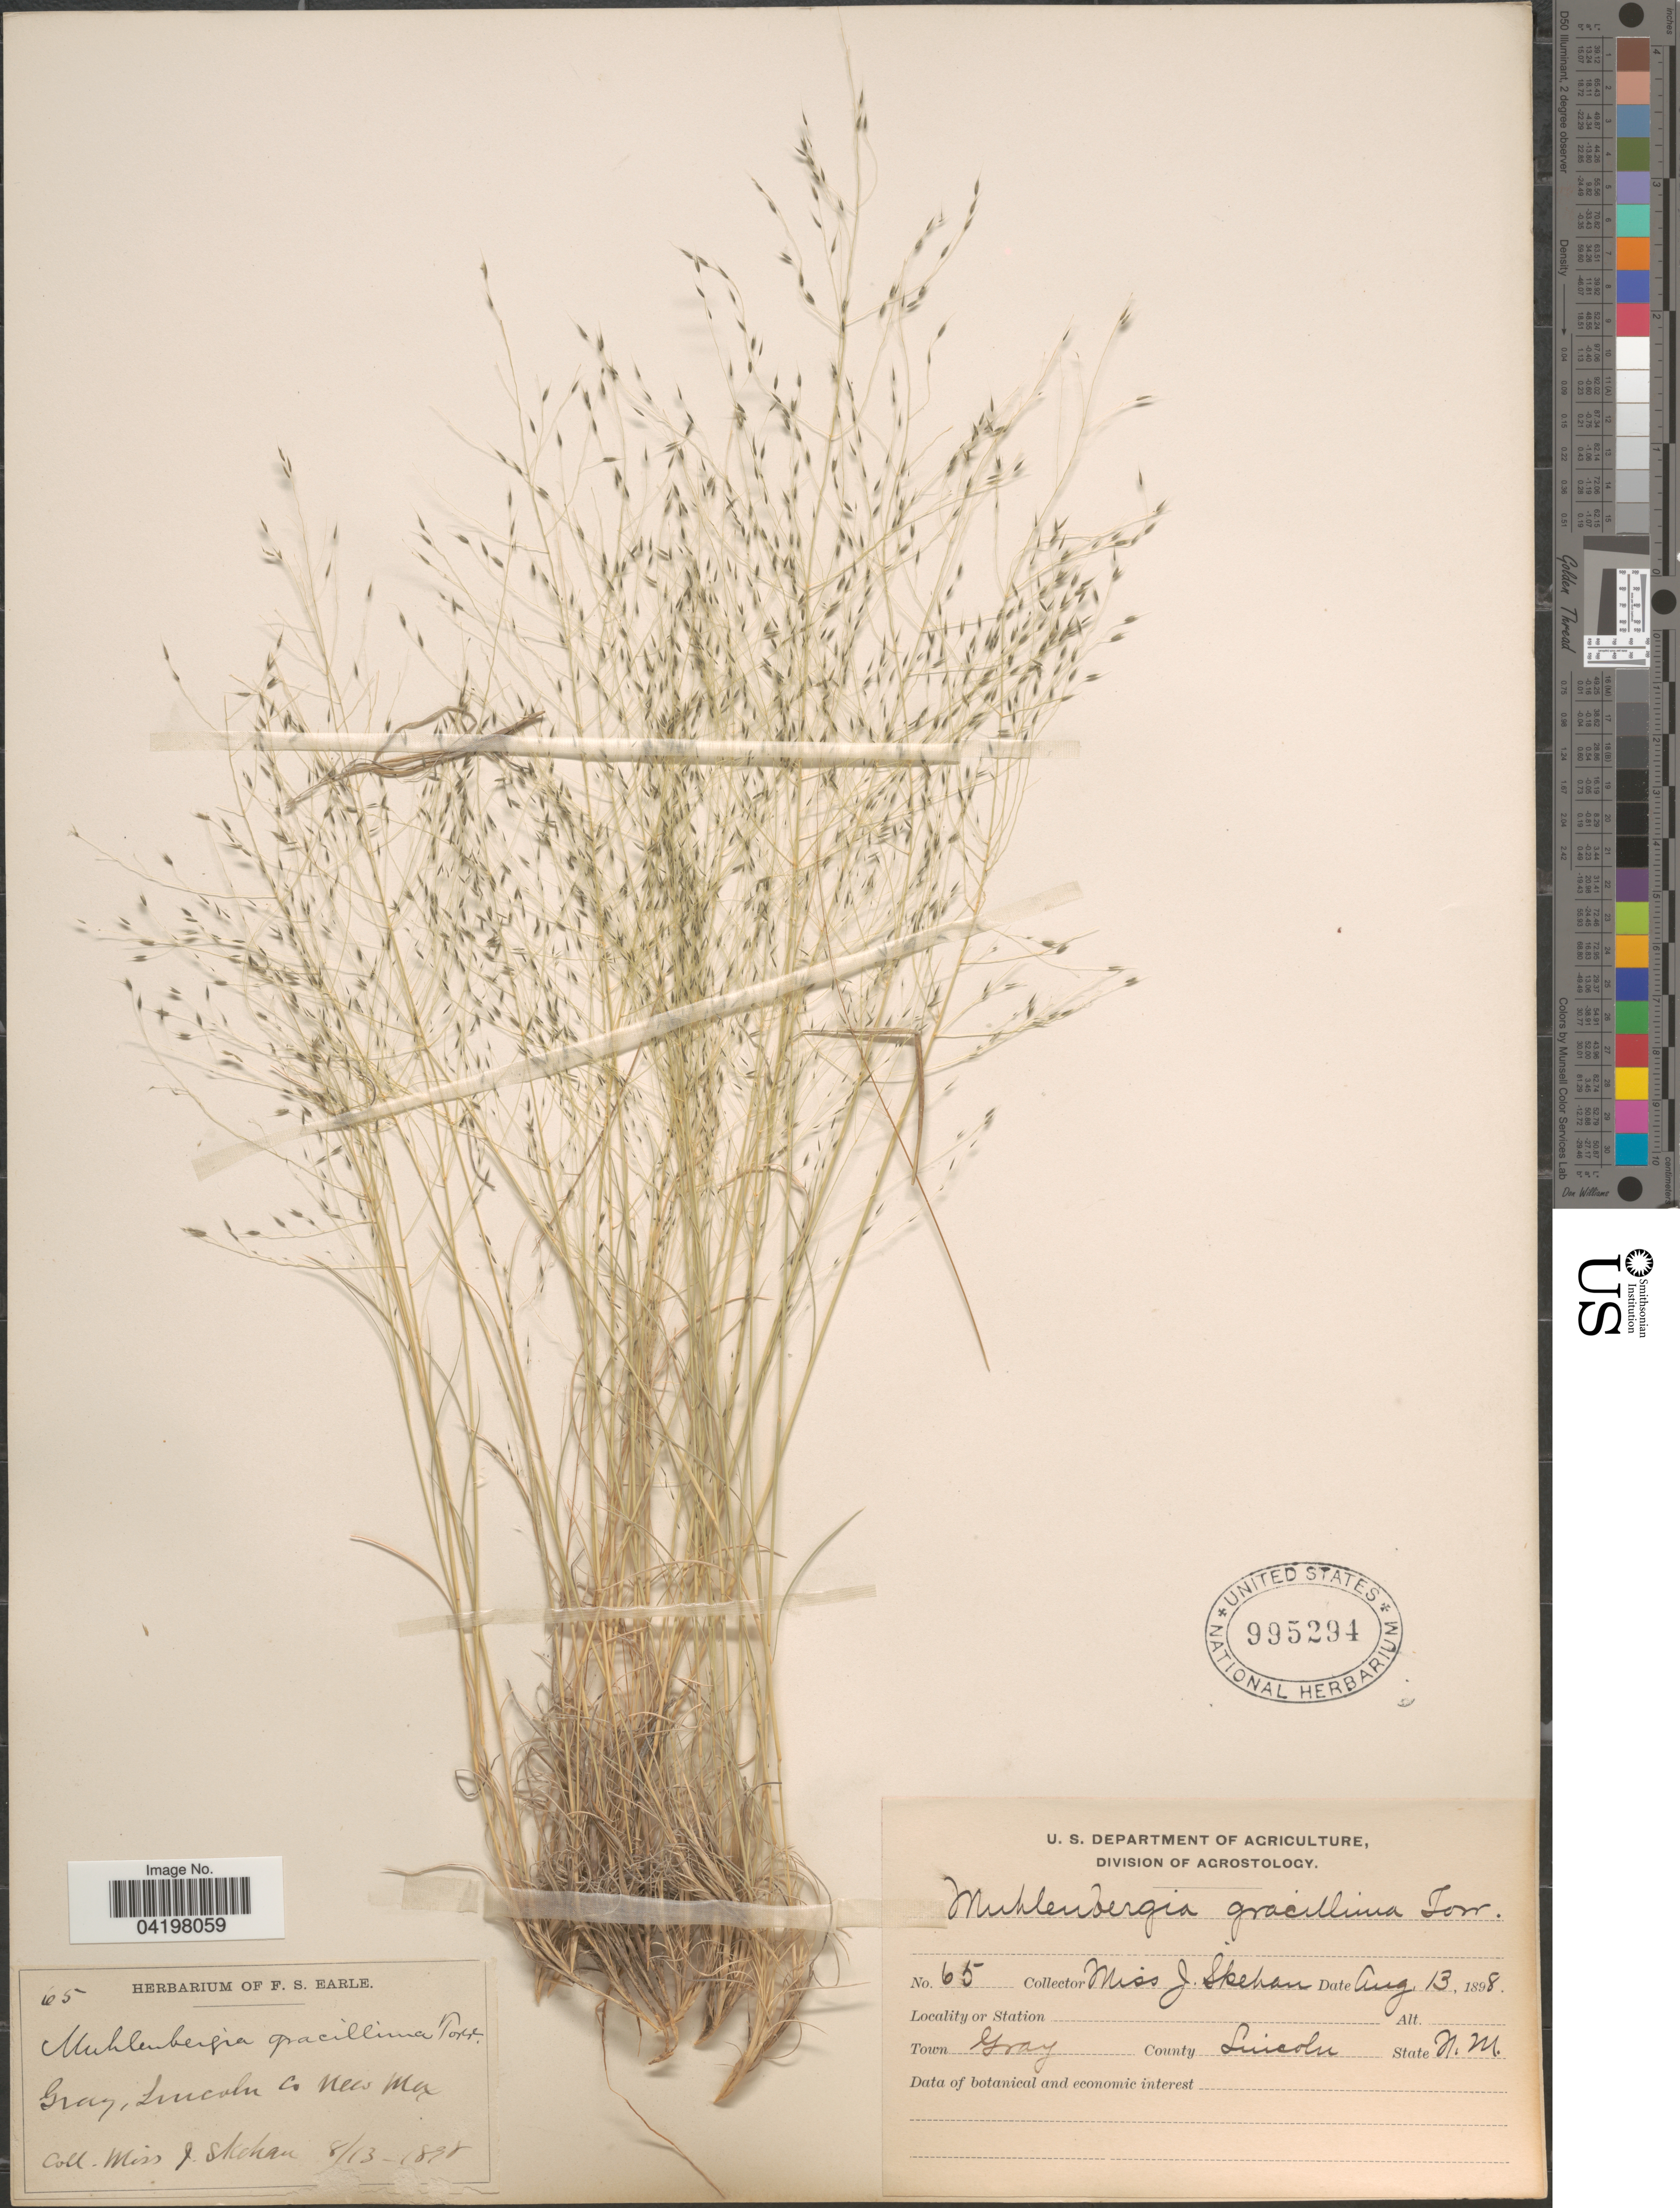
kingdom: Plantae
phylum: Tracheophyta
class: Liliopsida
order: Poales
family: Poaceae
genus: Muhlenbergia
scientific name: Muhlenbergia torreyi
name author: (Kunth) Hitchc. ex Bush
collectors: J. Skehan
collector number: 65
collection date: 1898-08-13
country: United States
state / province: New Mexico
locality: Town Gray. County Lincoln.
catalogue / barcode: US 995294